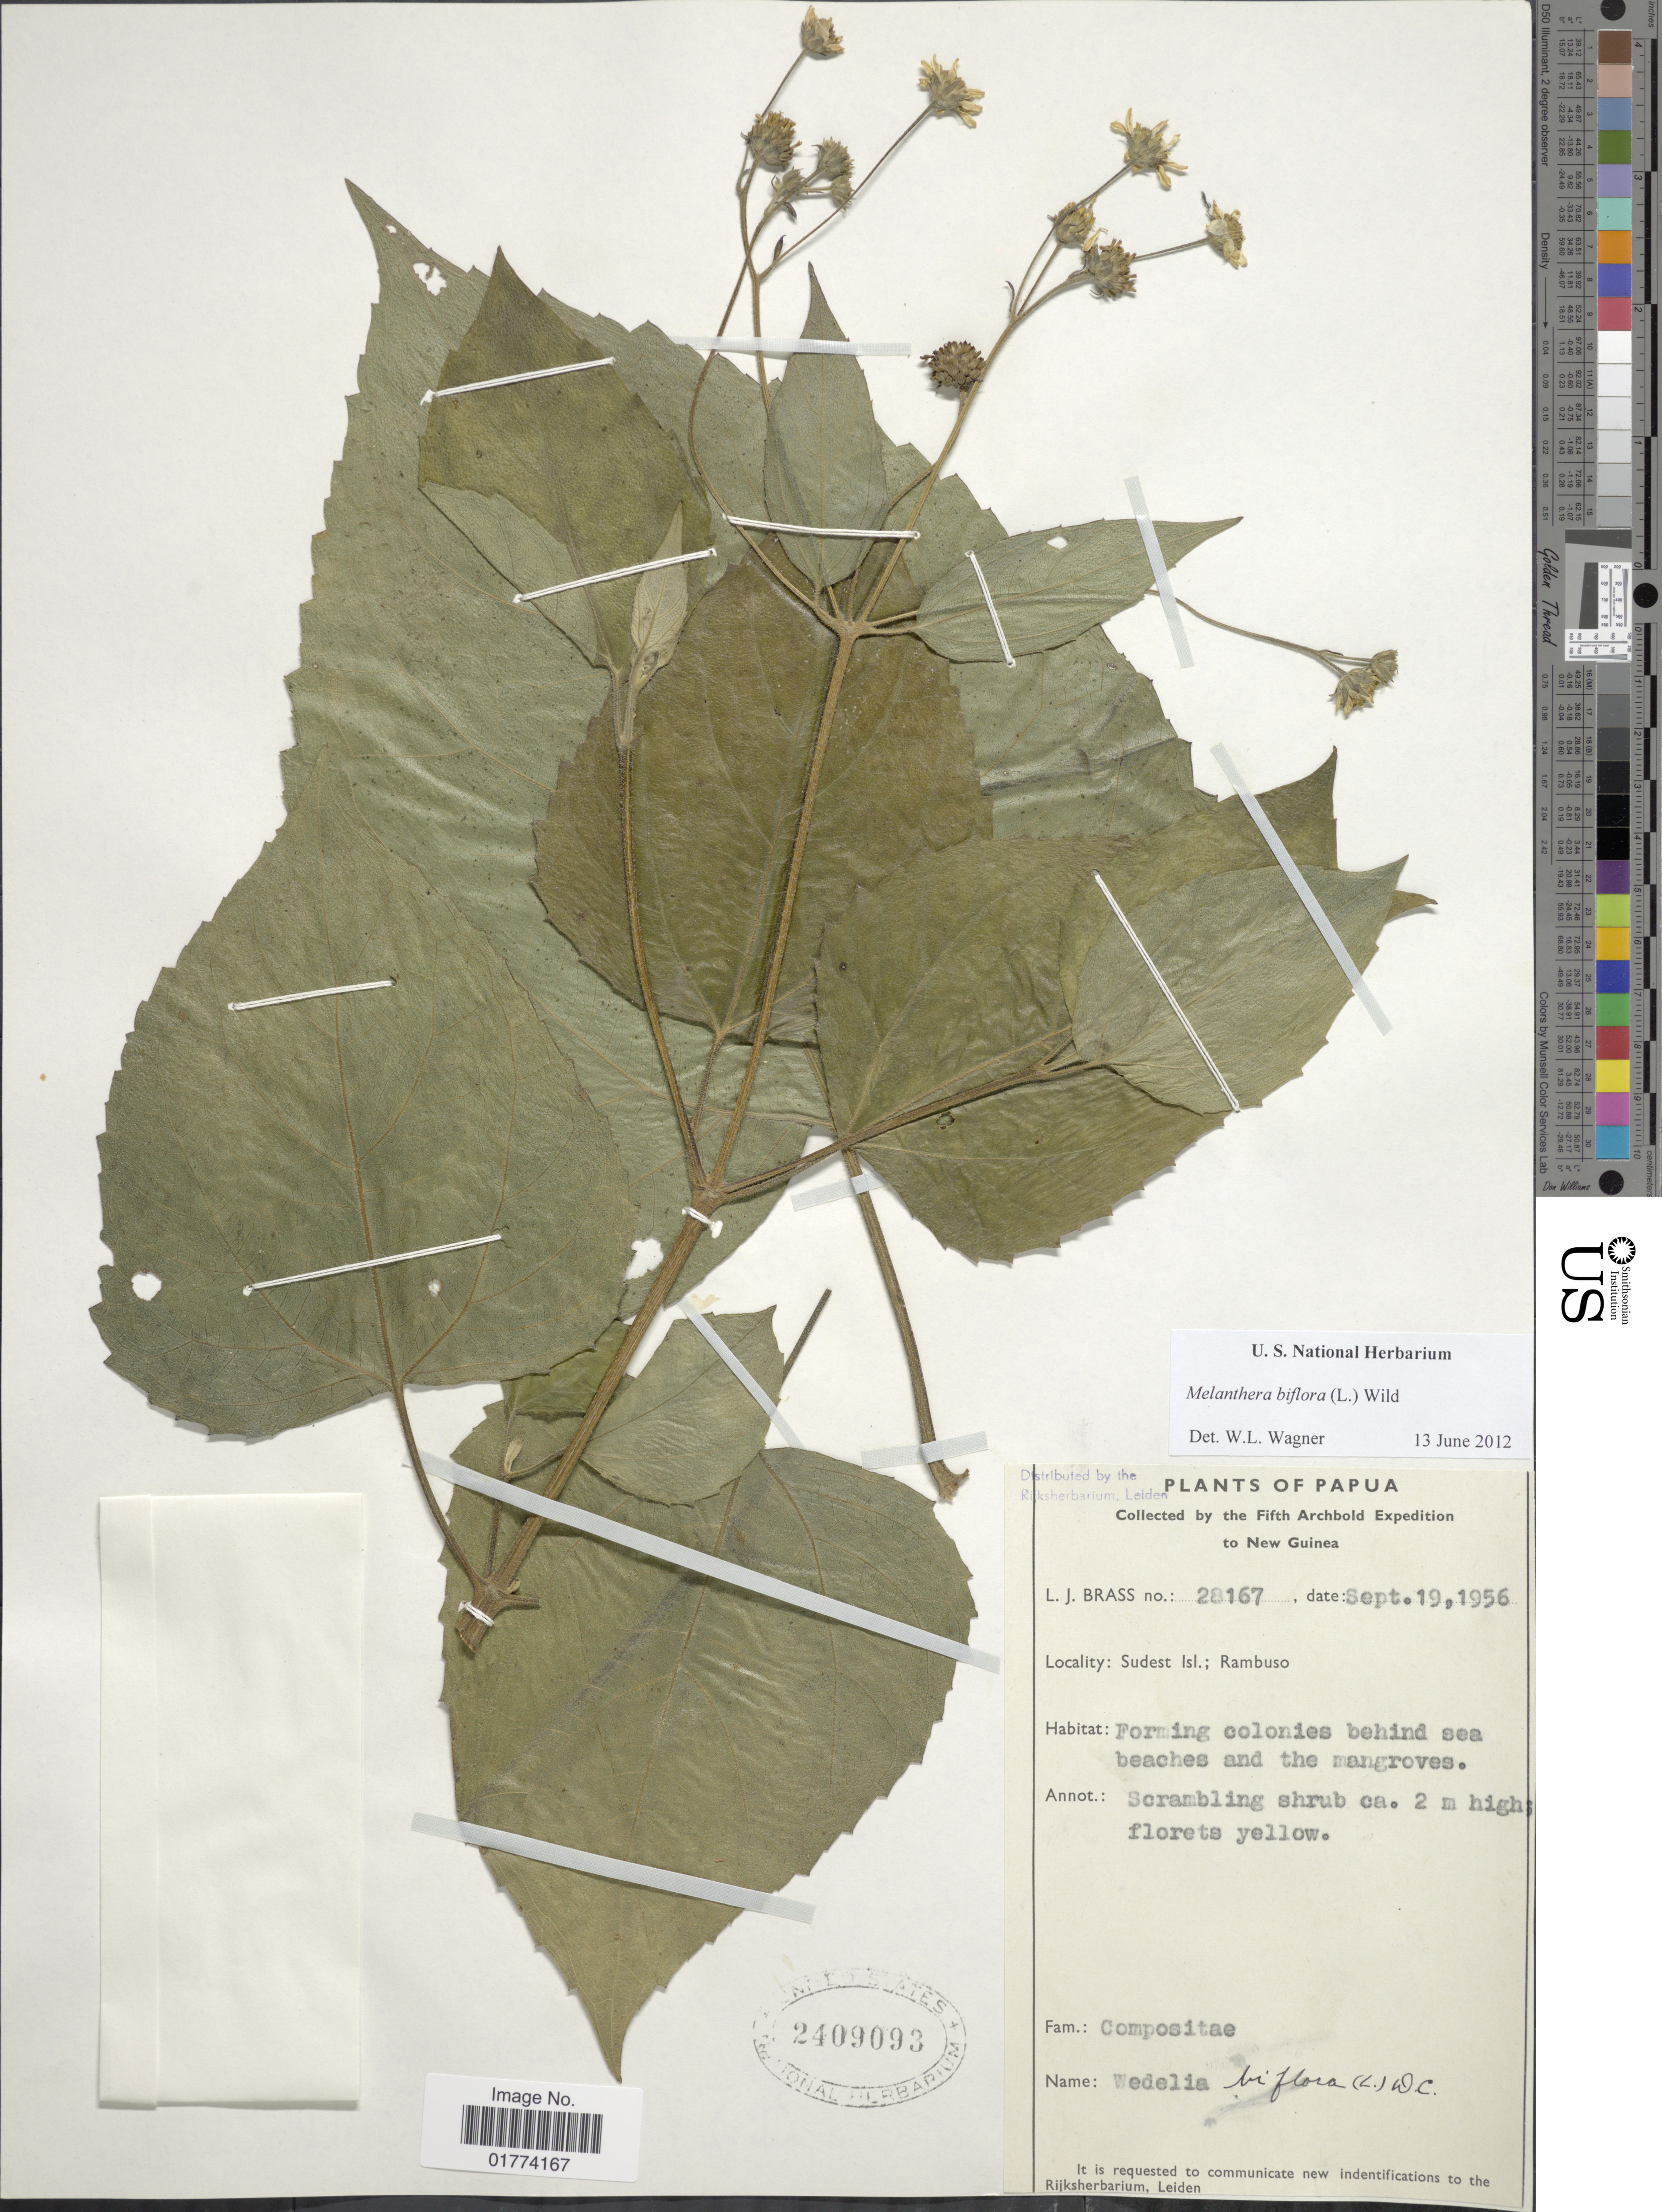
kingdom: Plantae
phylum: Tracheophyta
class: Magnoliopsida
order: Asterales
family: Asteraceae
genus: Wollastonia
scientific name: Wollastonia biflora var. biflora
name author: (L.) DC.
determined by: Wagner, W. L., (BOT), Smithsonian Institution - National Museum of Natural History (UNITED STATES)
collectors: L. J. Brass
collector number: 28167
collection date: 1956-09-19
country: Papua New Guinea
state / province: Milne Bay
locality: Sudest Isl., Rambuso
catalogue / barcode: US 2409093